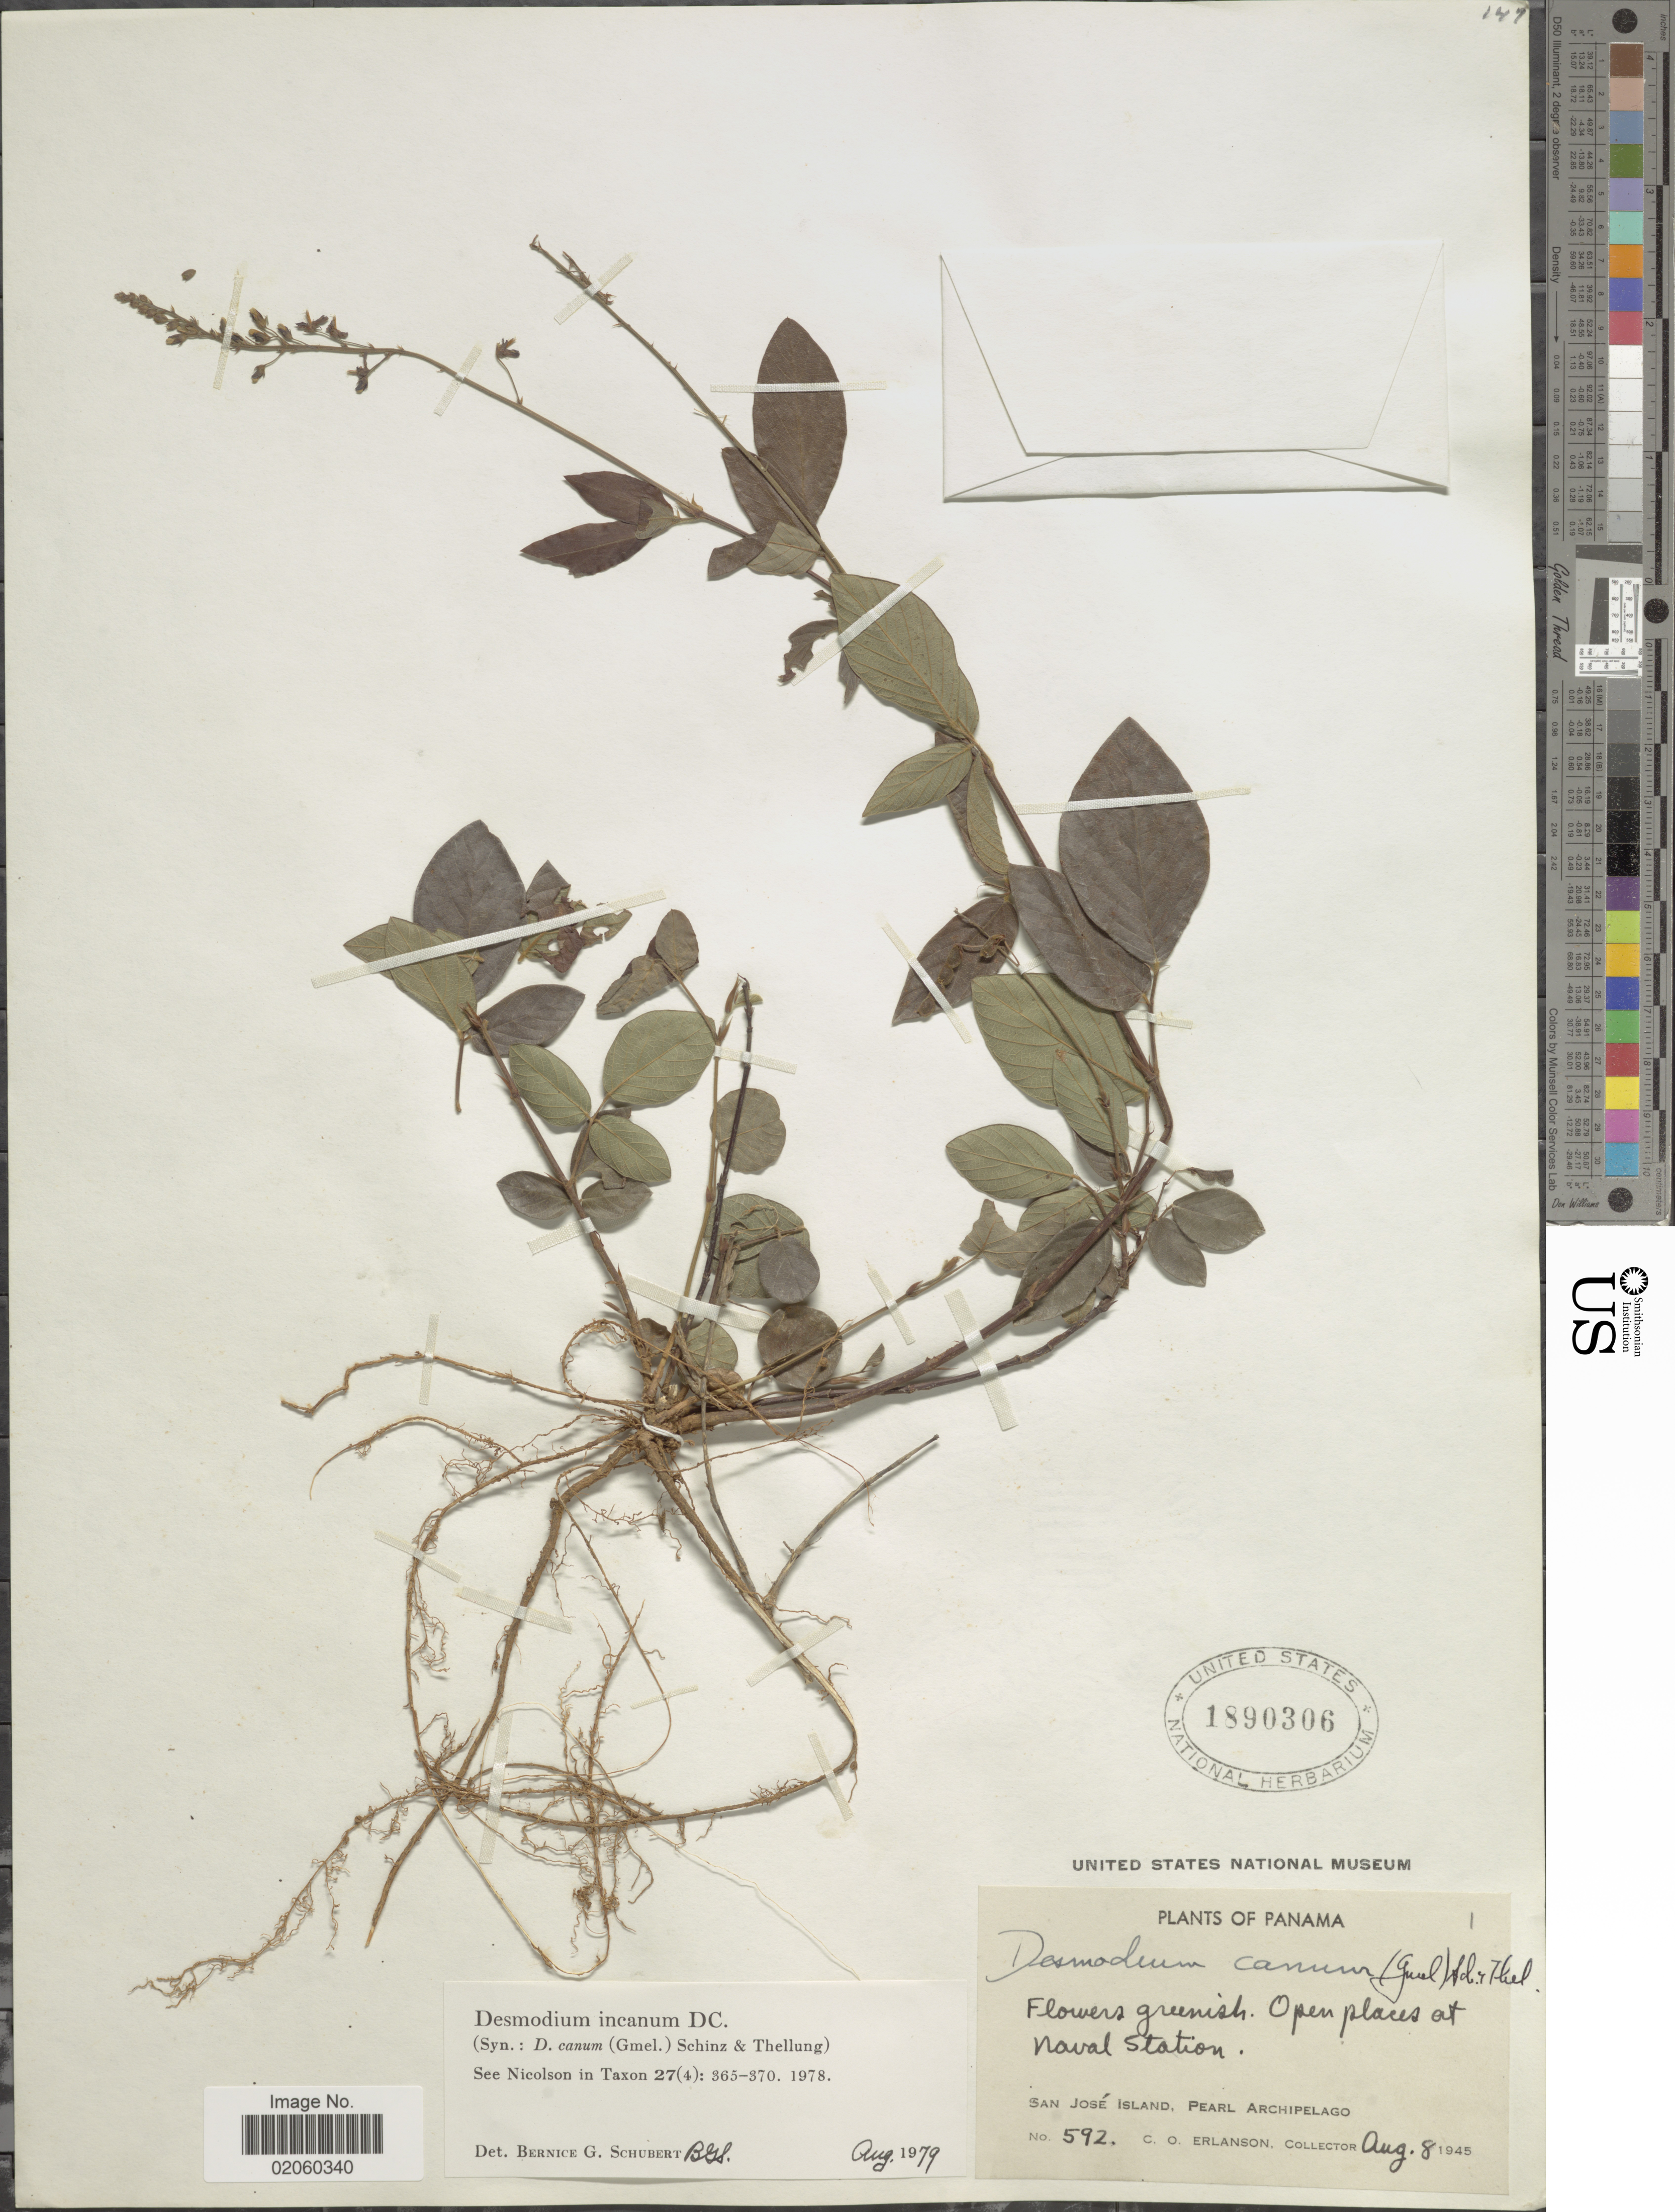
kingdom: Plantae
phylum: Tracheophyta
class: Magnoliopsida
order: Fabales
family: Fabaceae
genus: Desmodium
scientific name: Desmodium incanum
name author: (Sw.) DC.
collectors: C. O. Erlanson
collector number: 592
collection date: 1945-08-08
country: Panama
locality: San Jose Island, Pearl Archipelago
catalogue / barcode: US 1890306